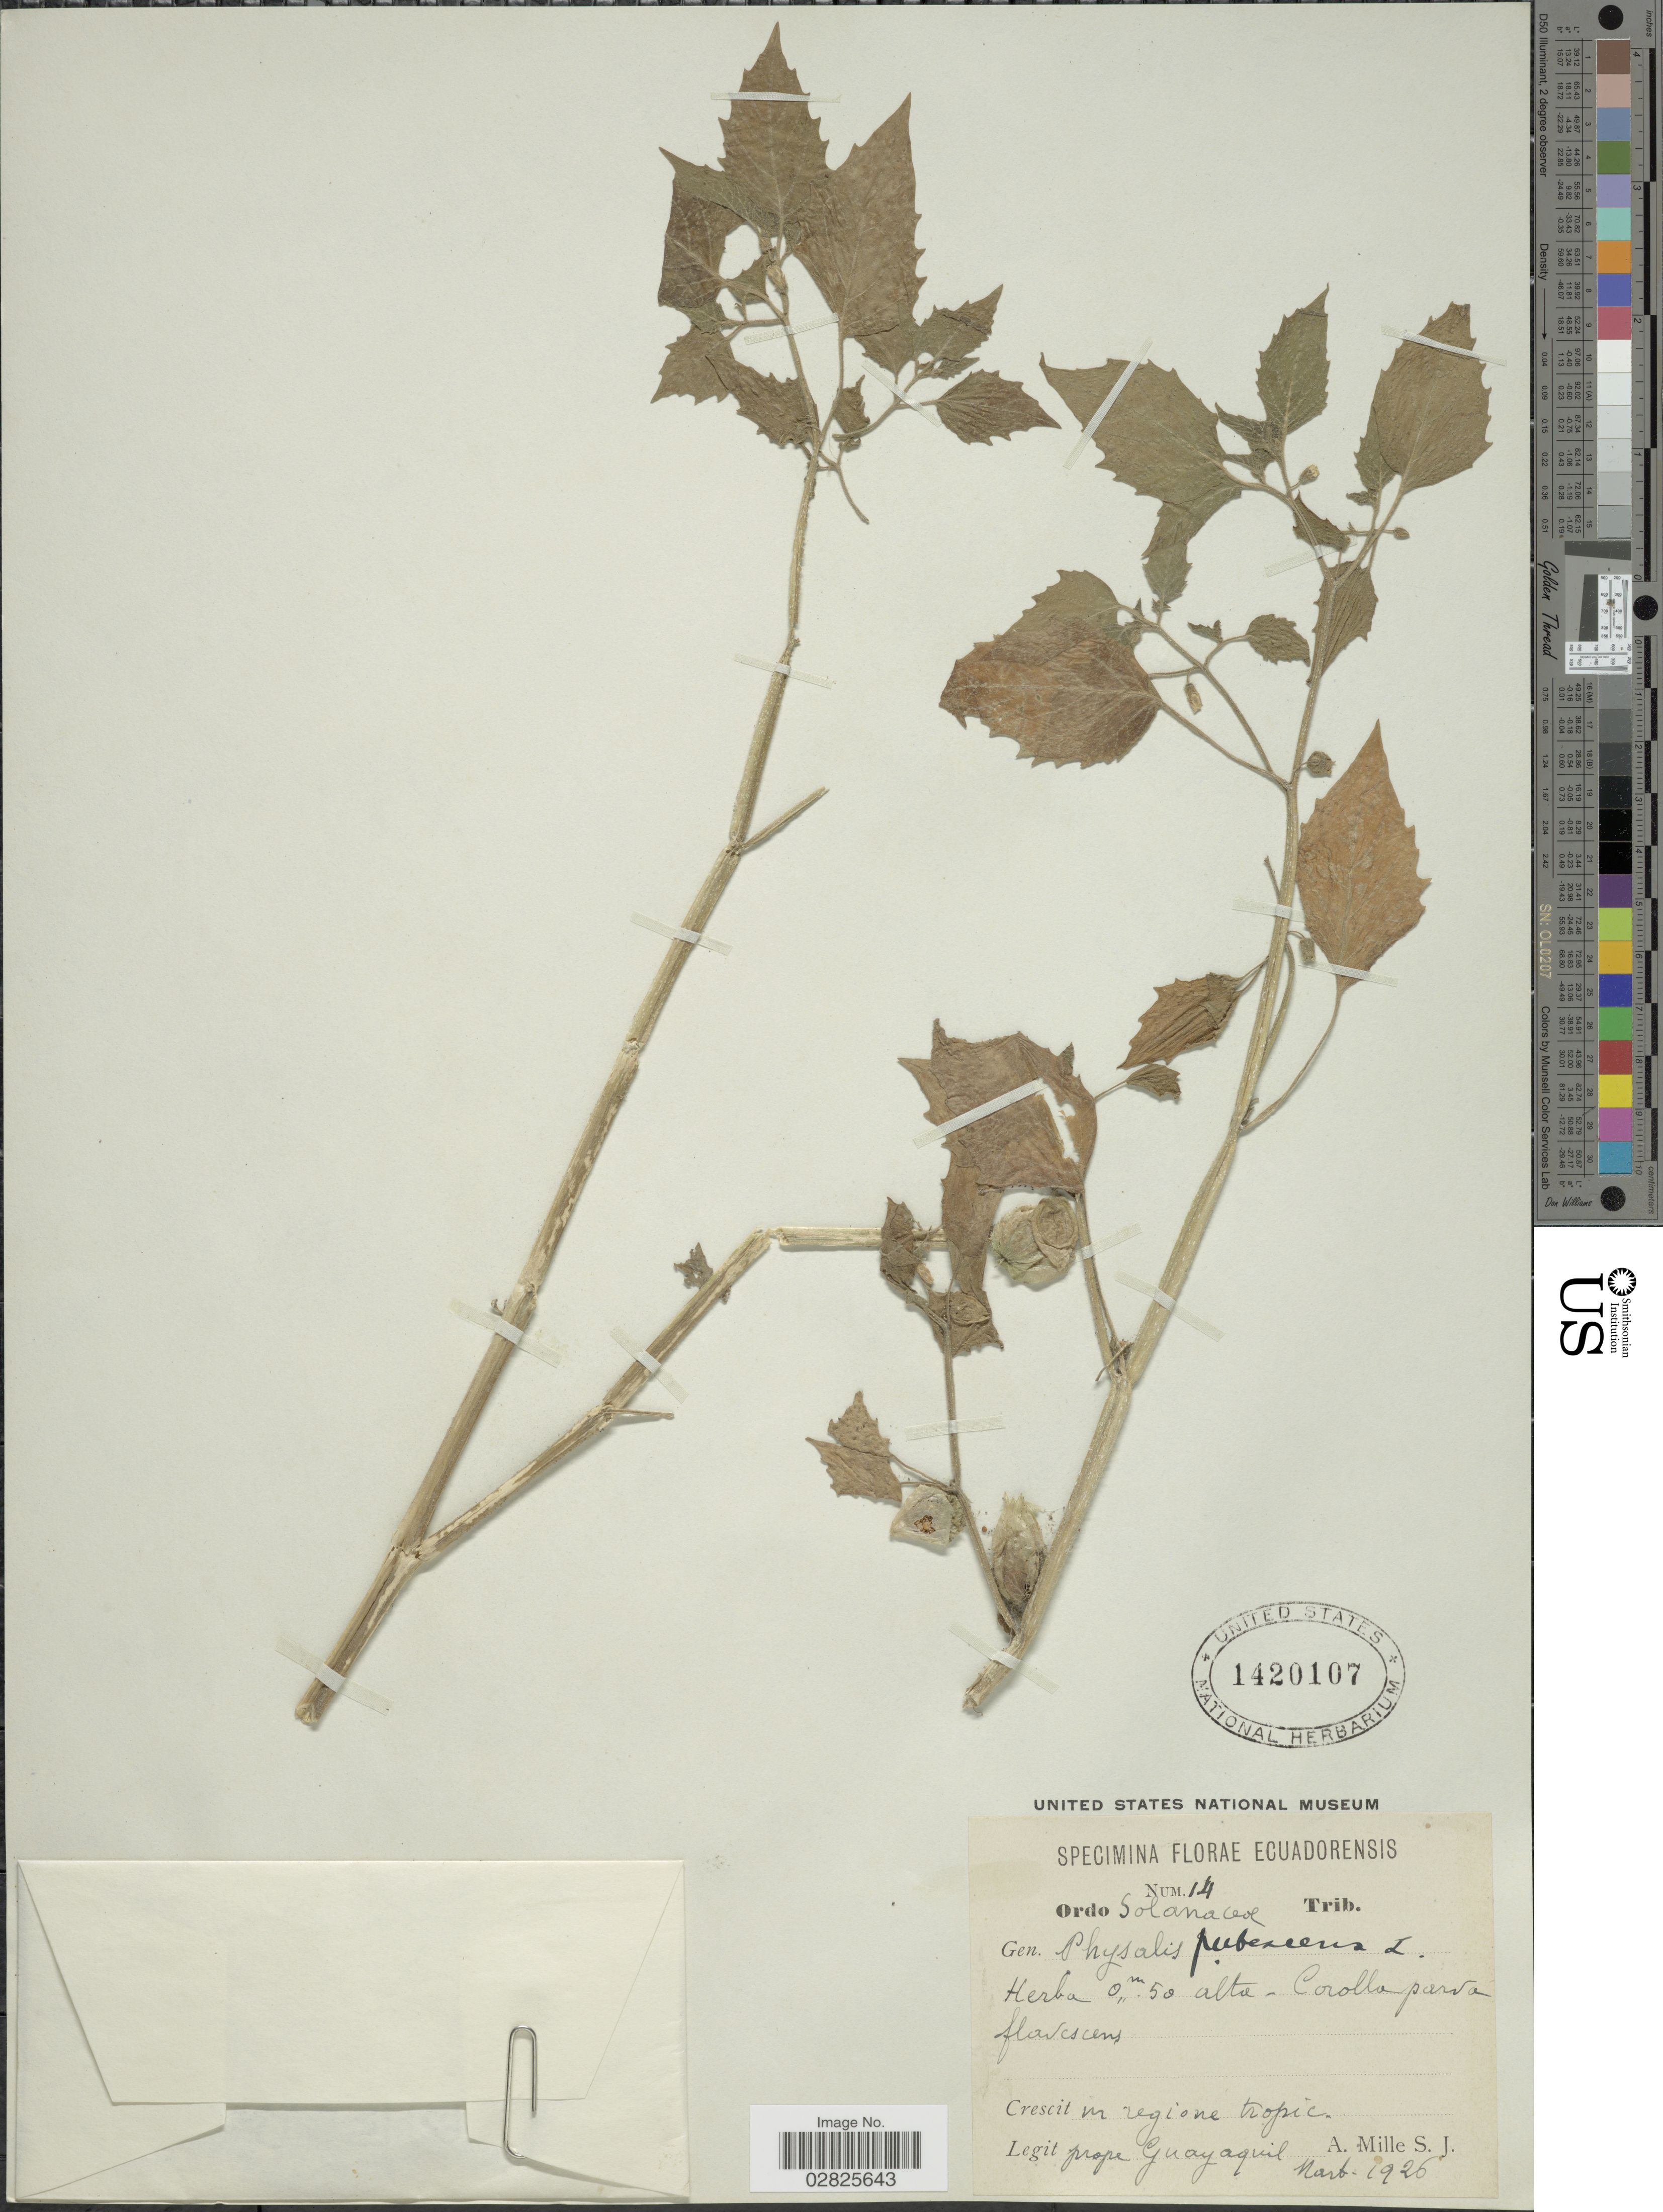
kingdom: Plantae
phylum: Tracheophyta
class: Magnoliopsida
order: Solanales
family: Solanaceae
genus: Physalis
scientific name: Physalis pubescens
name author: L.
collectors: A. Mille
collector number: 14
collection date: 1926-03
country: Ecuador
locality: Ecuadorensis. Prope Guayaquil.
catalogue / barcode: US 1420107